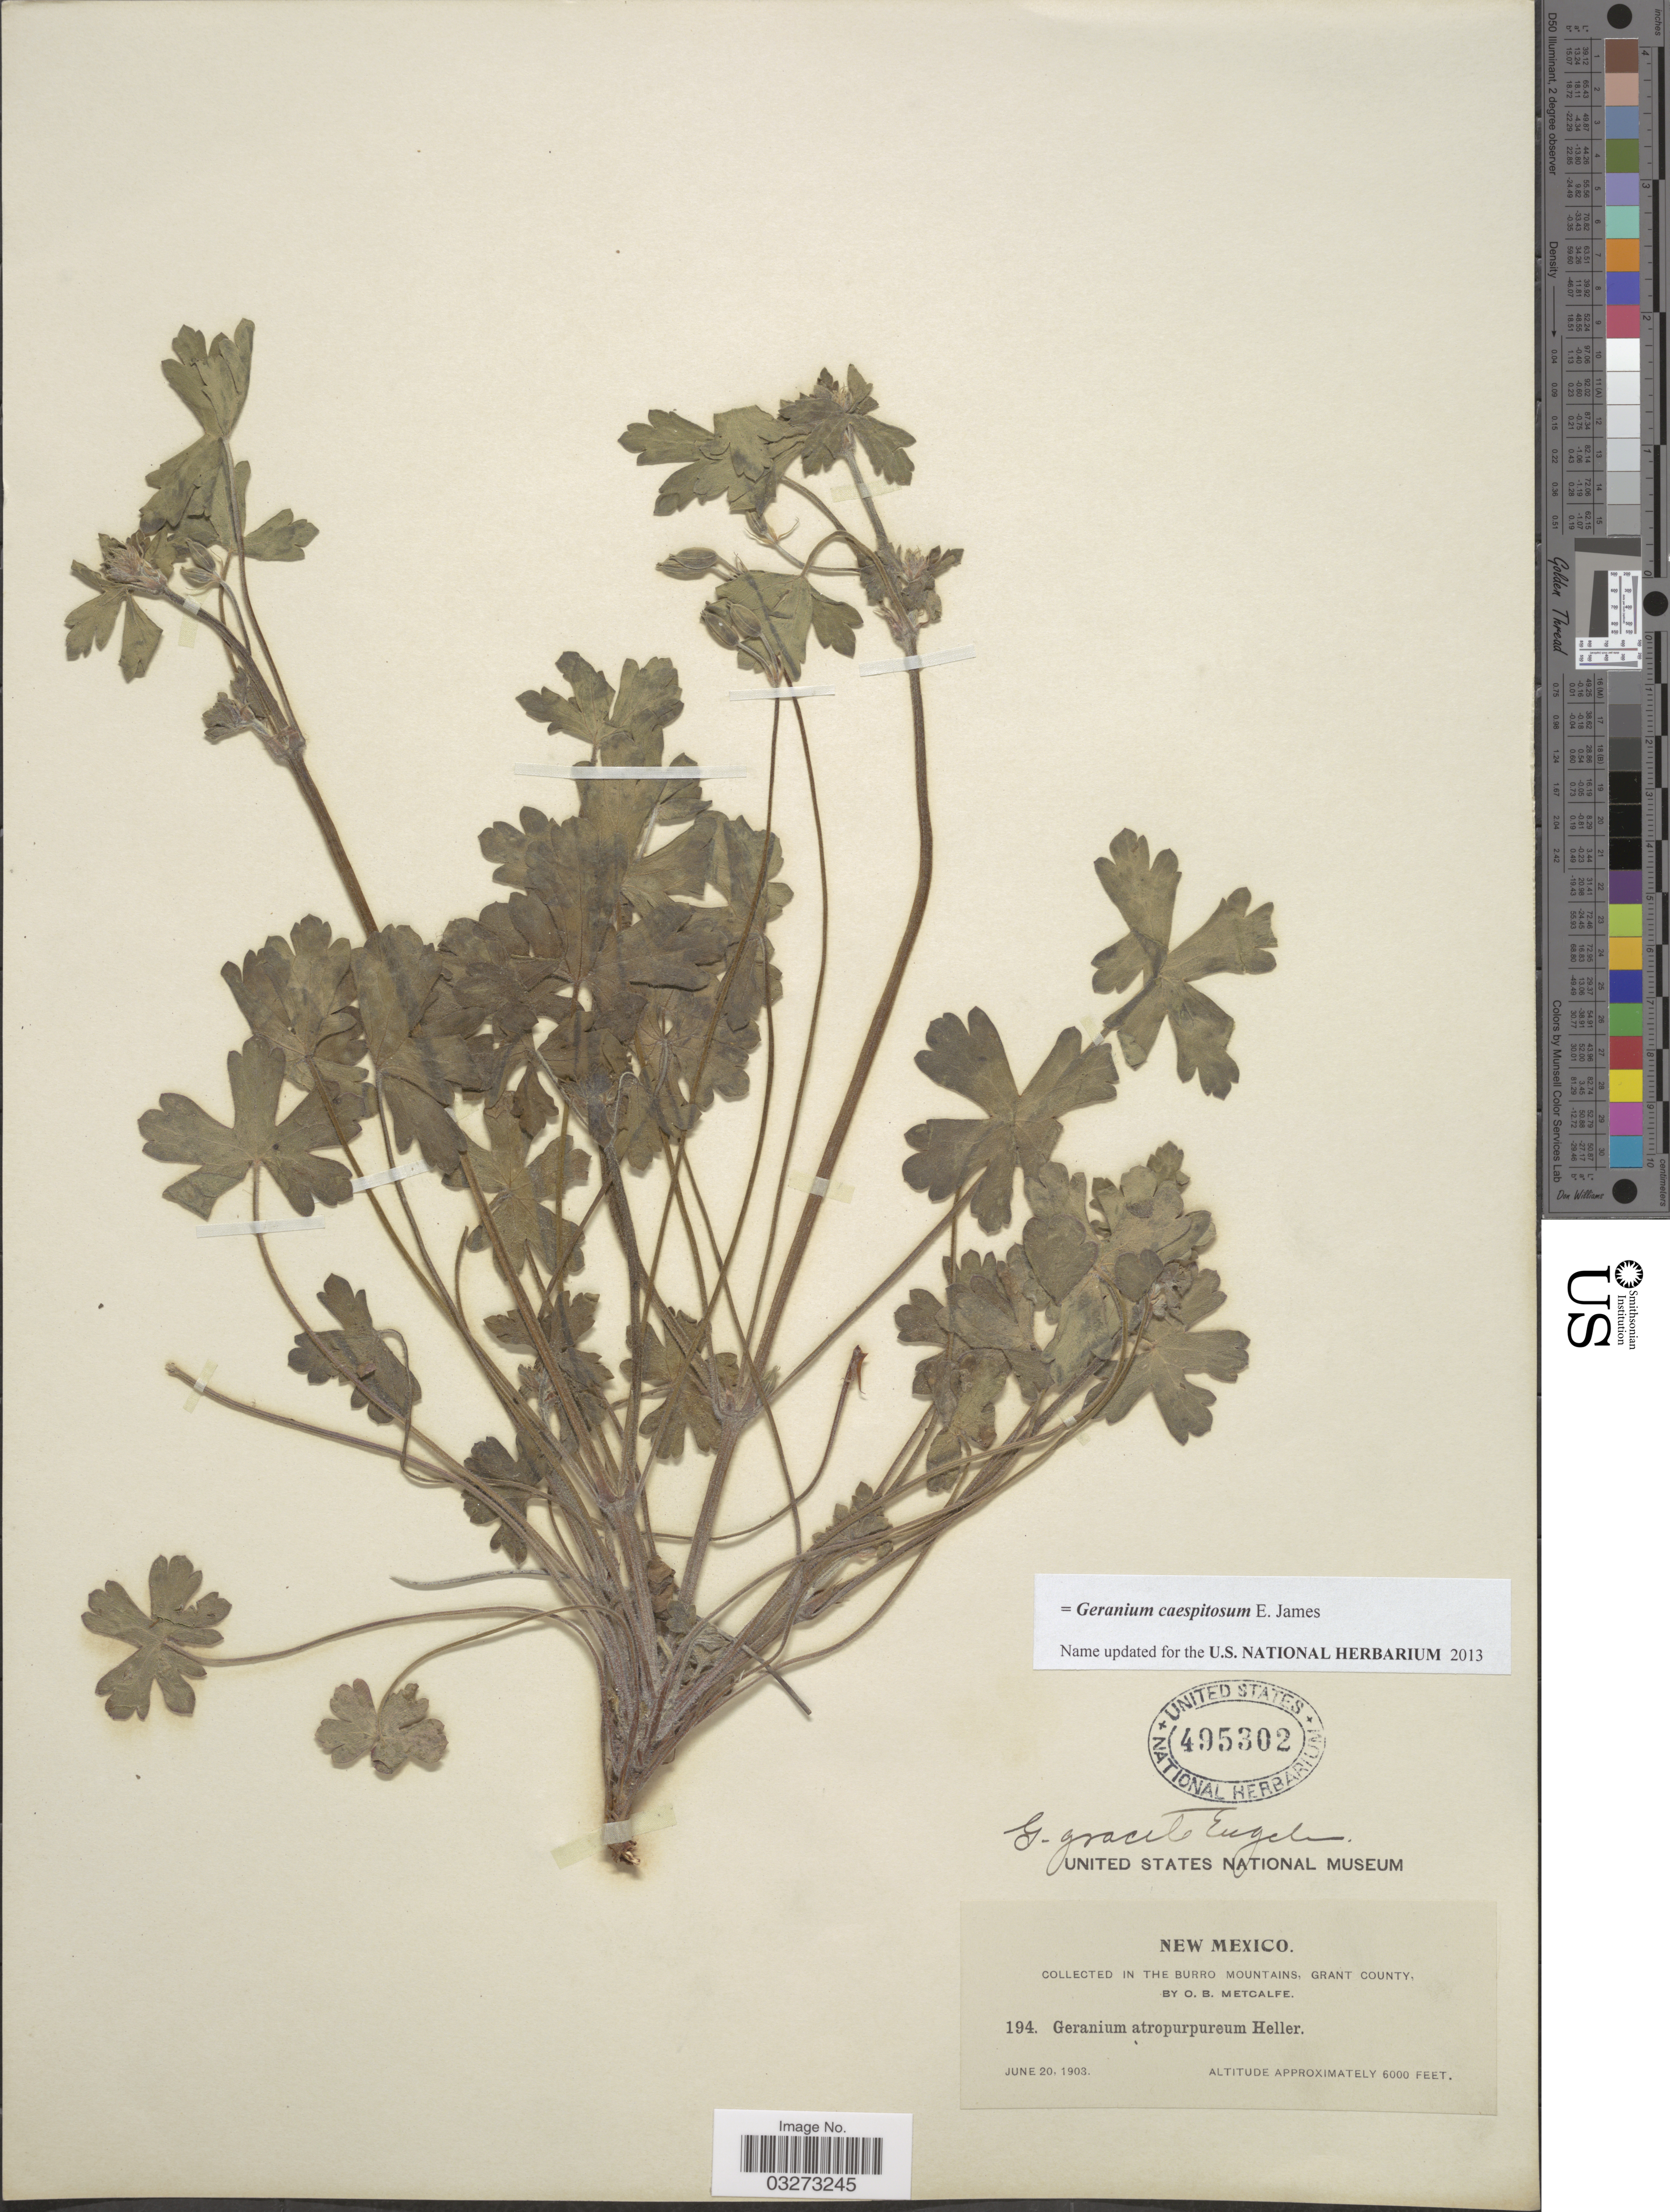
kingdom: Plantae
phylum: Tracheophyta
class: Magnoliopsida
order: Geraniales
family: Geraniaceae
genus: Geranium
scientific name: Geranium caespitosum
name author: E. James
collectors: O. B. Metcalfe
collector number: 194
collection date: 1903-06-20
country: United States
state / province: New Mexico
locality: In The Burro Mountains, Grant County.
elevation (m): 1829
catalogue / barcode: US 495302